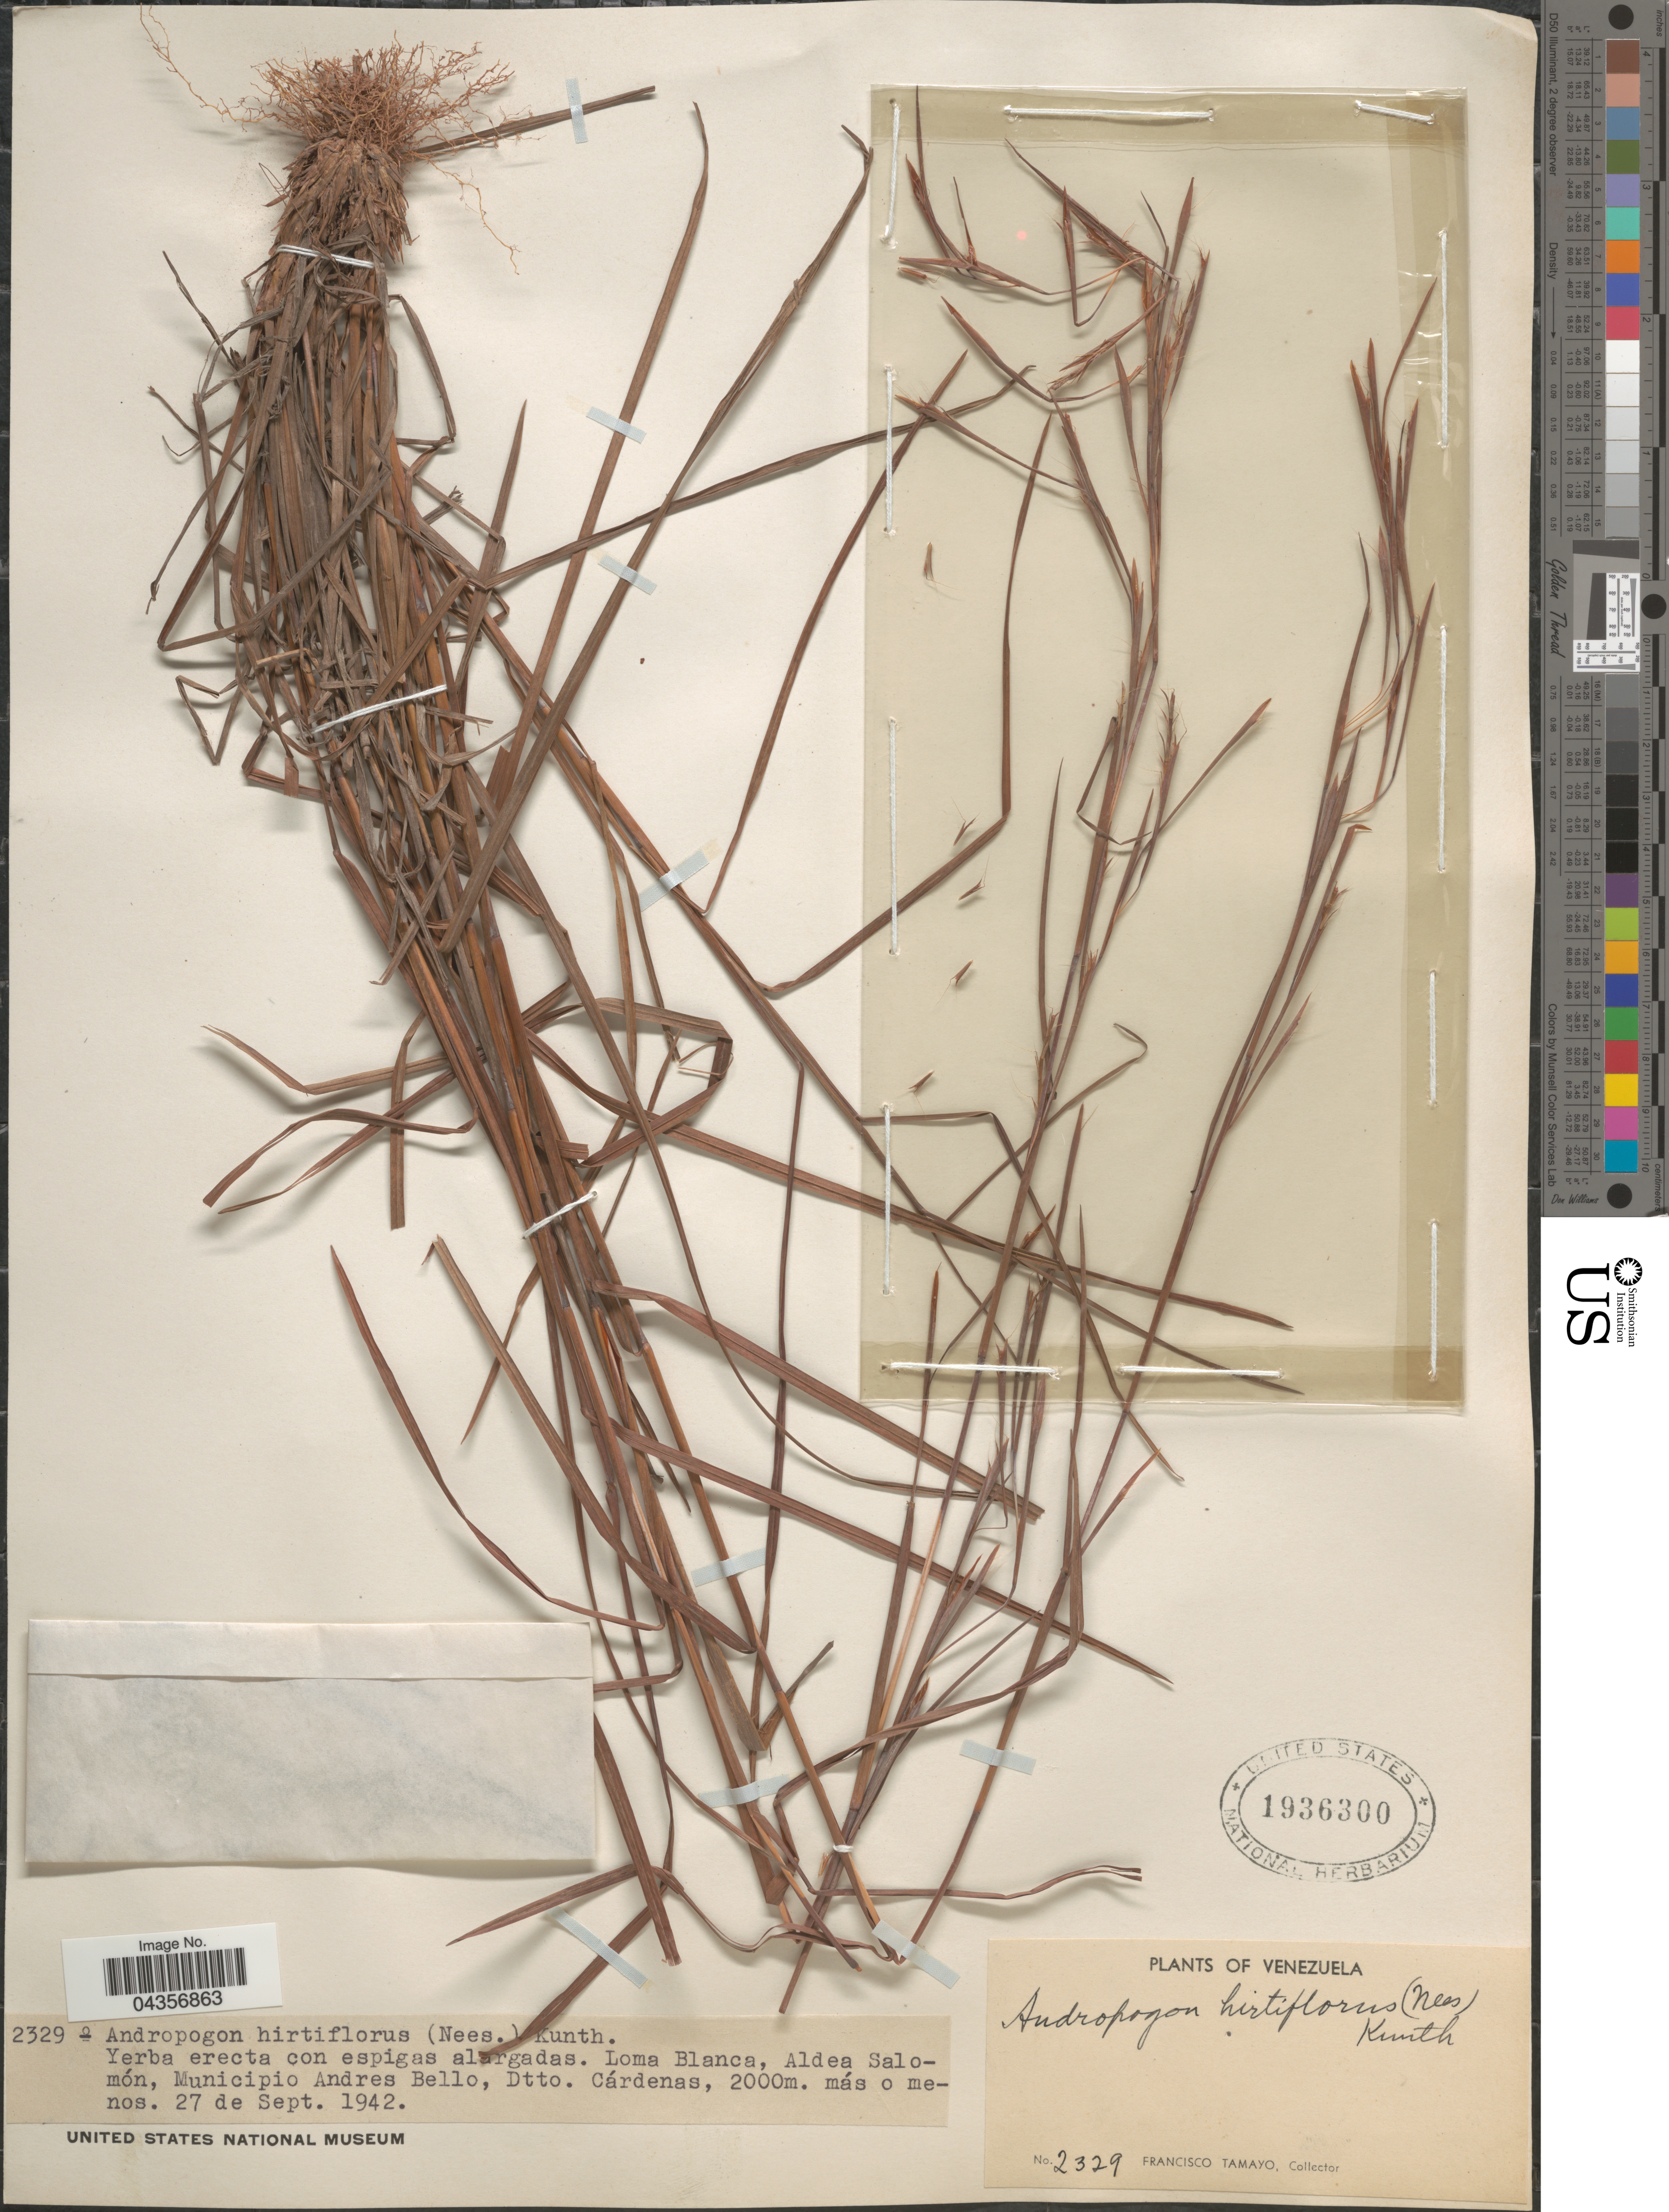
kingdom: Plantae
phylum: Tracheophyta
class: Liliopsida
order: Poales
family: Poaceae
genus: Schizachyrium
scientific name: Schizachyrium sanguineum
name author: (Retz.) Alston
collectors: F. Tamayo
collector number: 2329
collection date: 1942-09-27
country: Venezuela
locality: Loma Blanca, Aldea Salomón, Municipio Andres Bello, Dtto. Cárdenas.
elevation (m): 2000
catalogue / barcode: US 1936300